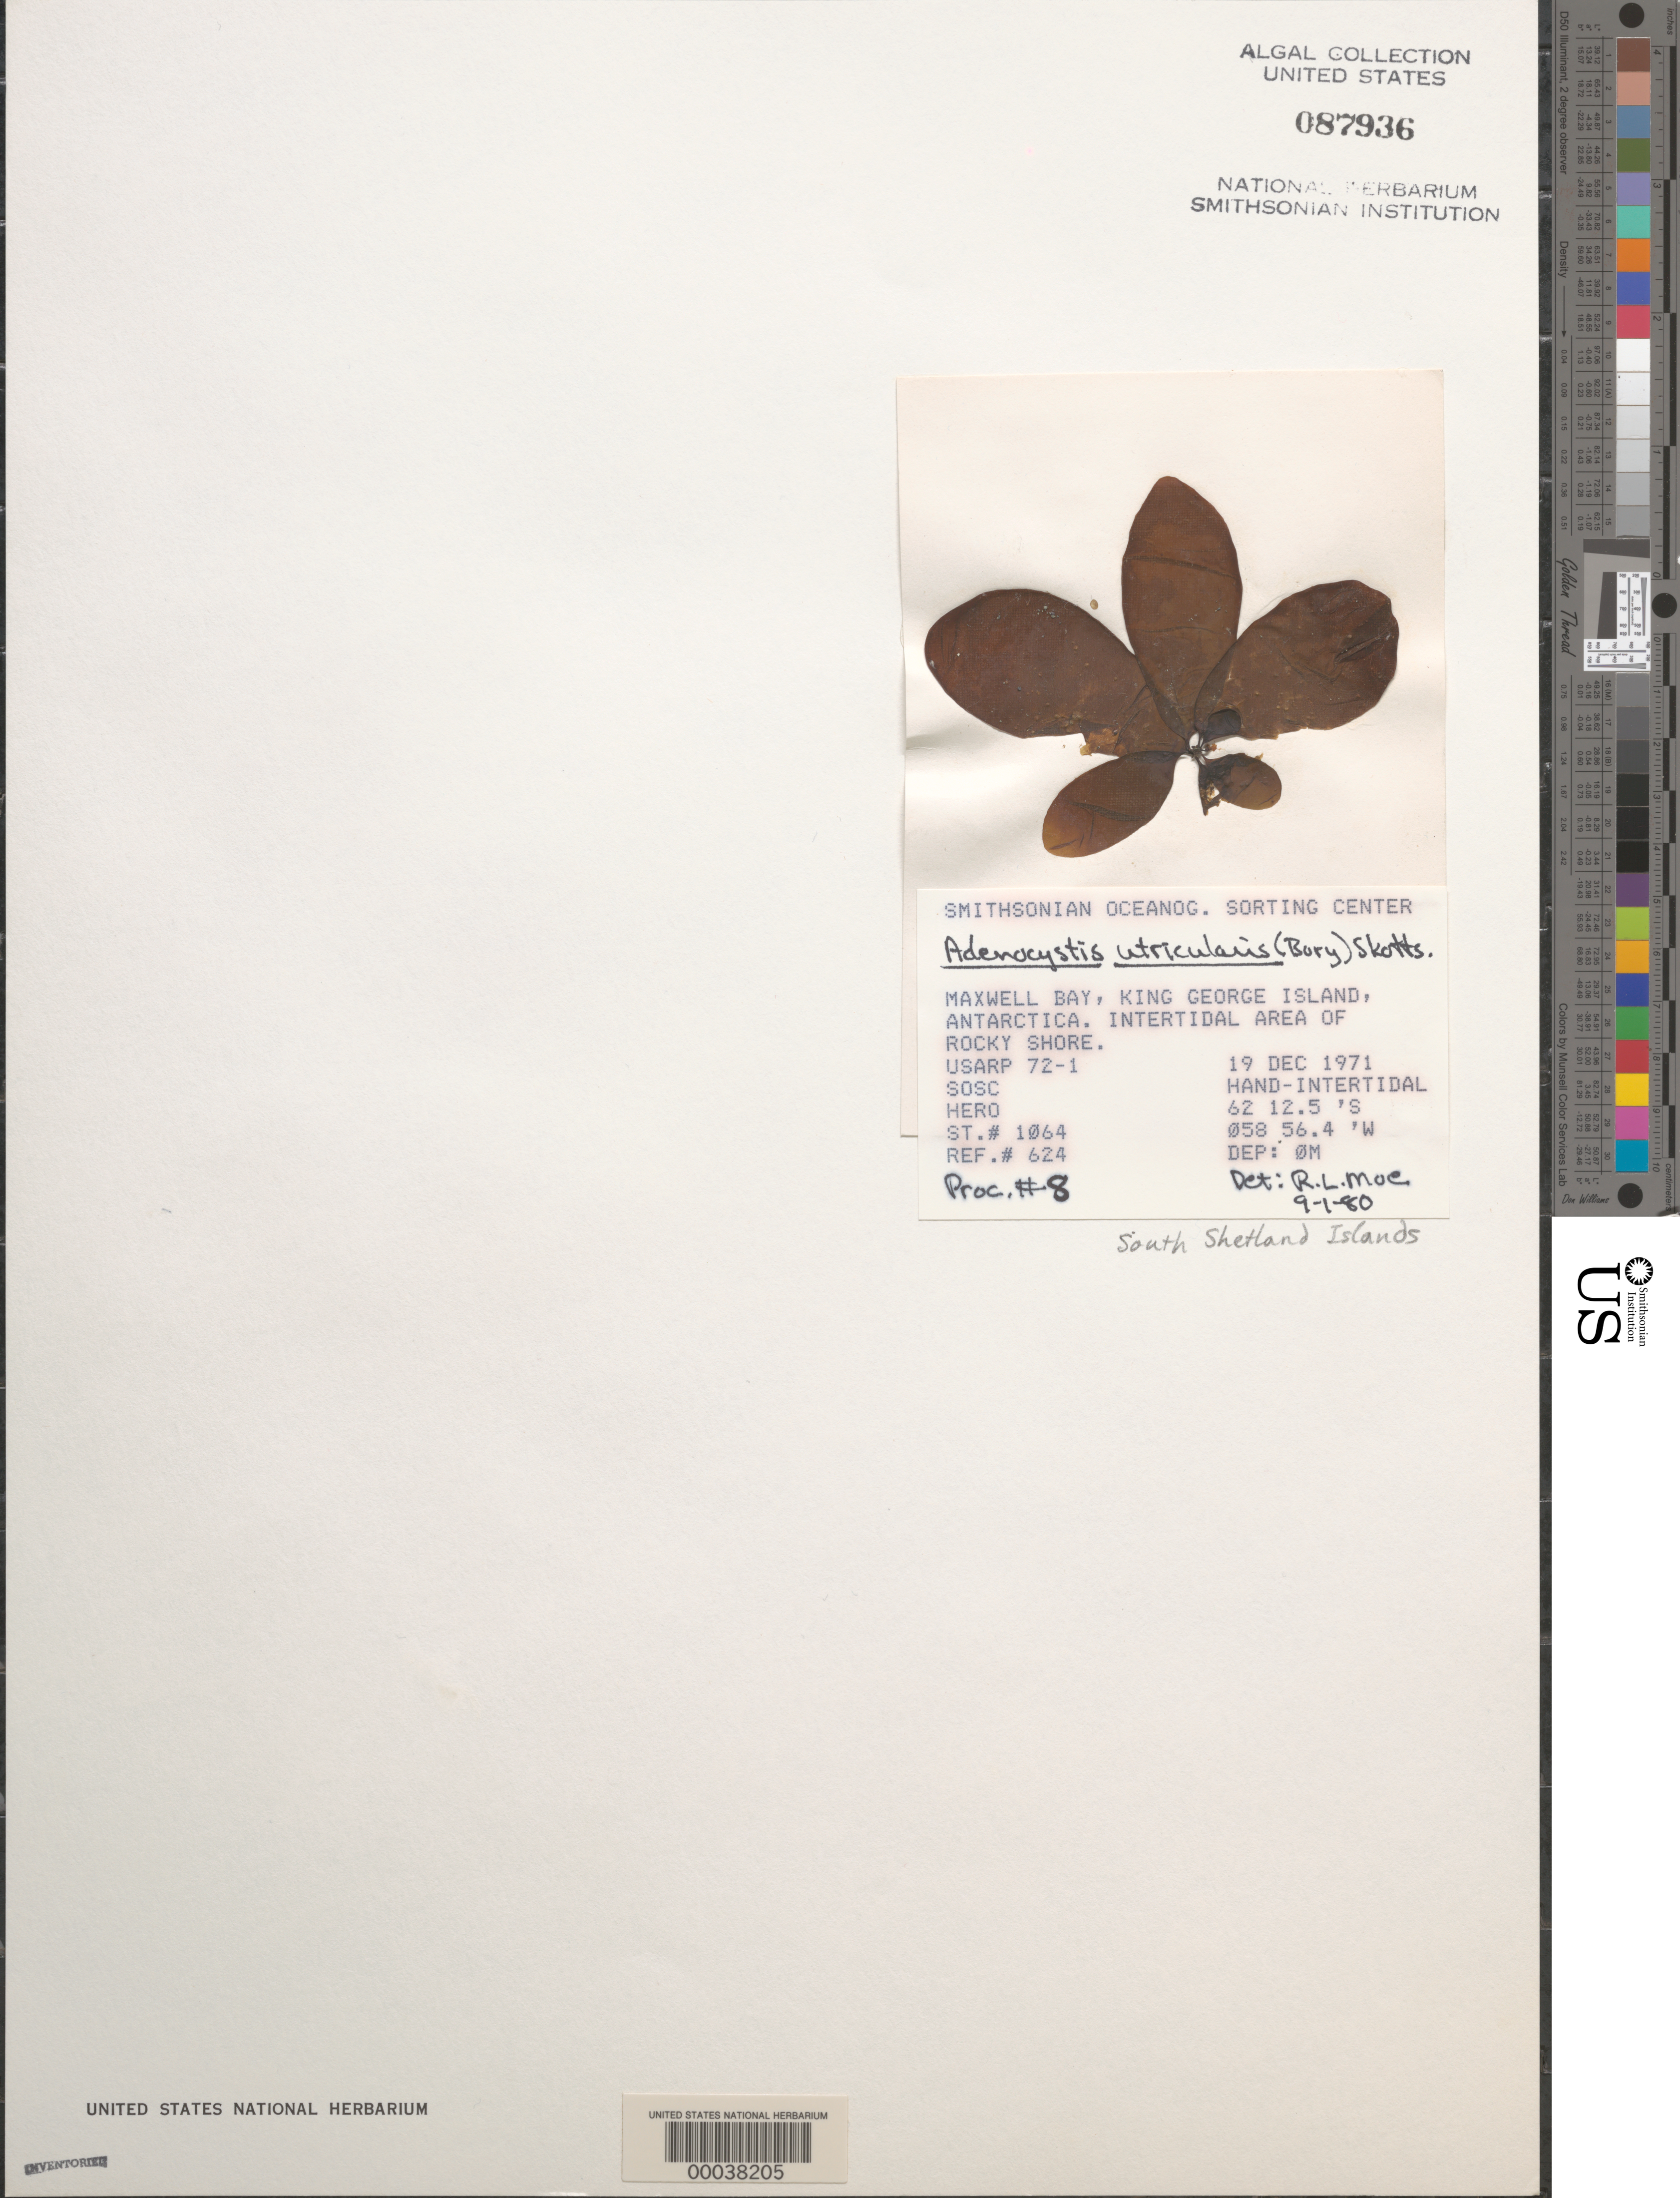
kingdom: Chromista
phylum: Ochrophyta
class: Phaeophyceae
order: Ectocarpales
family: Adenocystaceae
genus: Adenocystis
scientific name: Adenocystis utricularis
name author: (Bory) Skottsberg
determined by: Moe, R. L.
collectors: SOSC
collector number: Station 1064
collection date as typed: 19 Dec 1971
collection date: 1971-12-19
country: Antarctica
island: King George Island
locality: Maxwell Bay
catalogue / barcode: US 87936